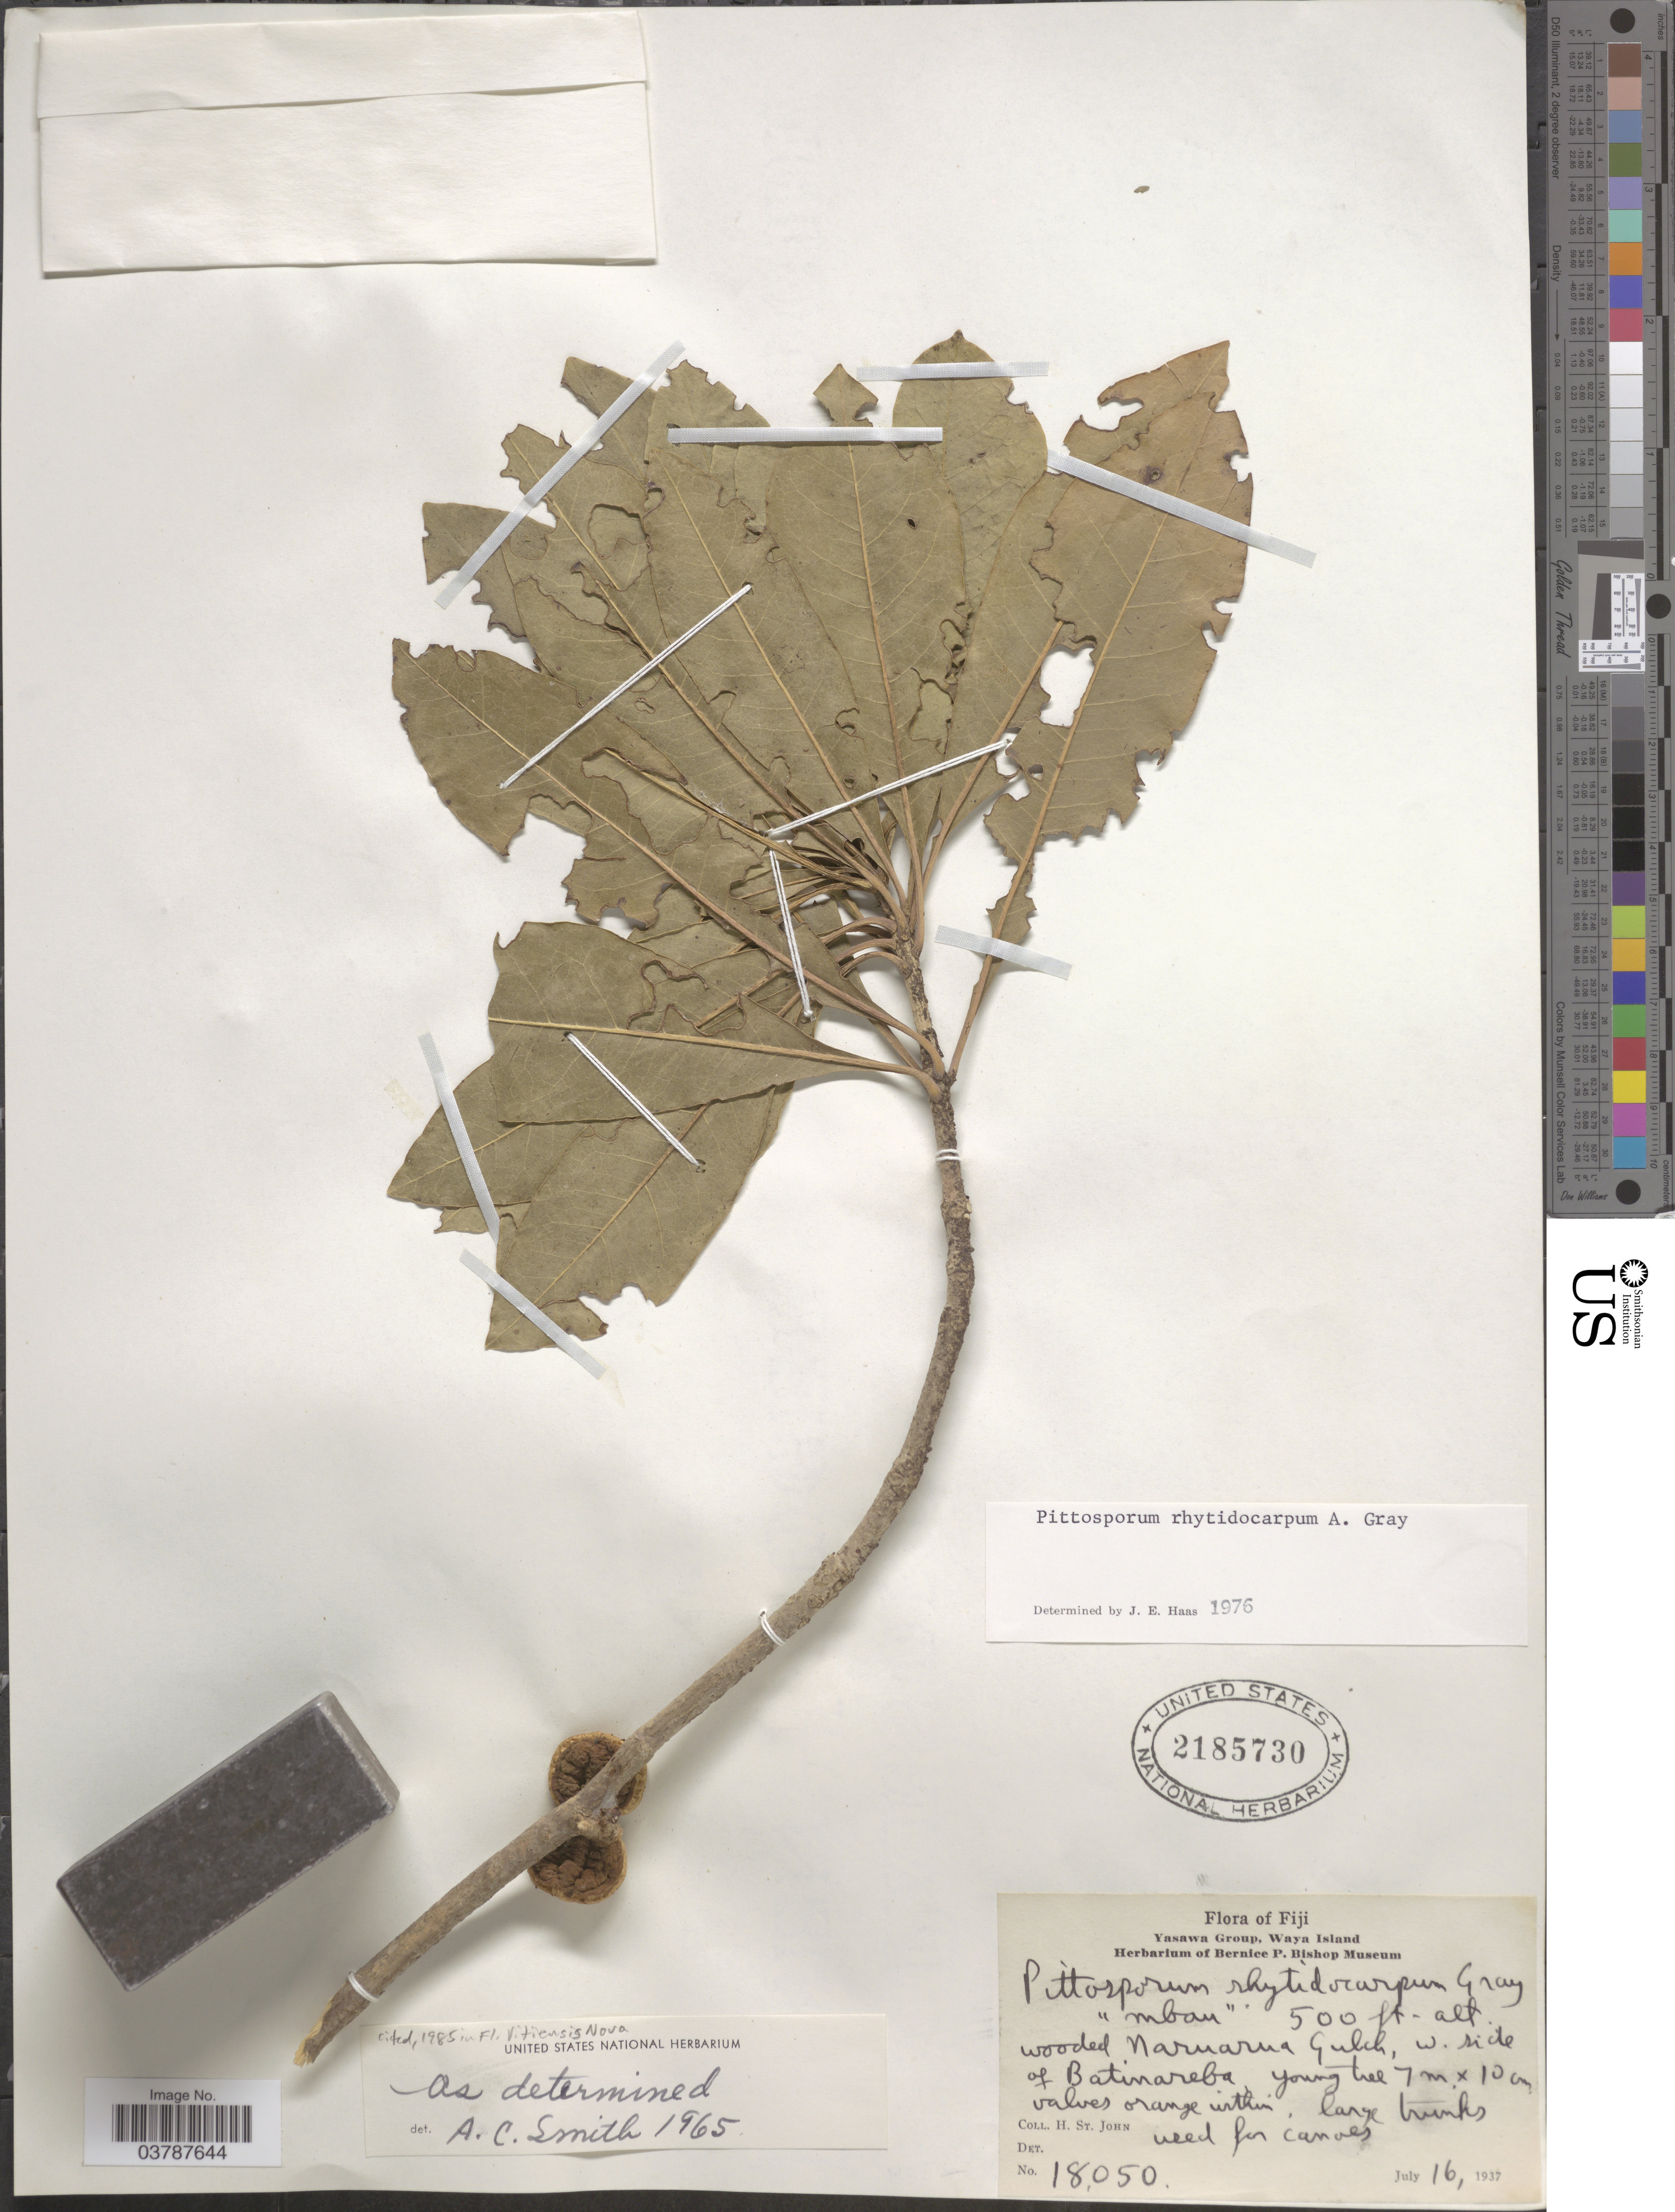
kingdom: Plantae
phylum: Tracheophyta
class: Magnoliopsida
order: Apiales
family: Pittosporaceae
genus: Pittosporum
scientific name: Pittosporum rhytidocarpum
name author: A. Gray in Wilkes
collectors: H. St. John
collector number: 18050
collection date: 1937-07-16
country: Fiji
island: Waya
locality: Yasawa Group, Waya Island. Naruarua Gulch, w. side of Batinareba.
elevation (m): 152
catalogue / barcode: US 2185730